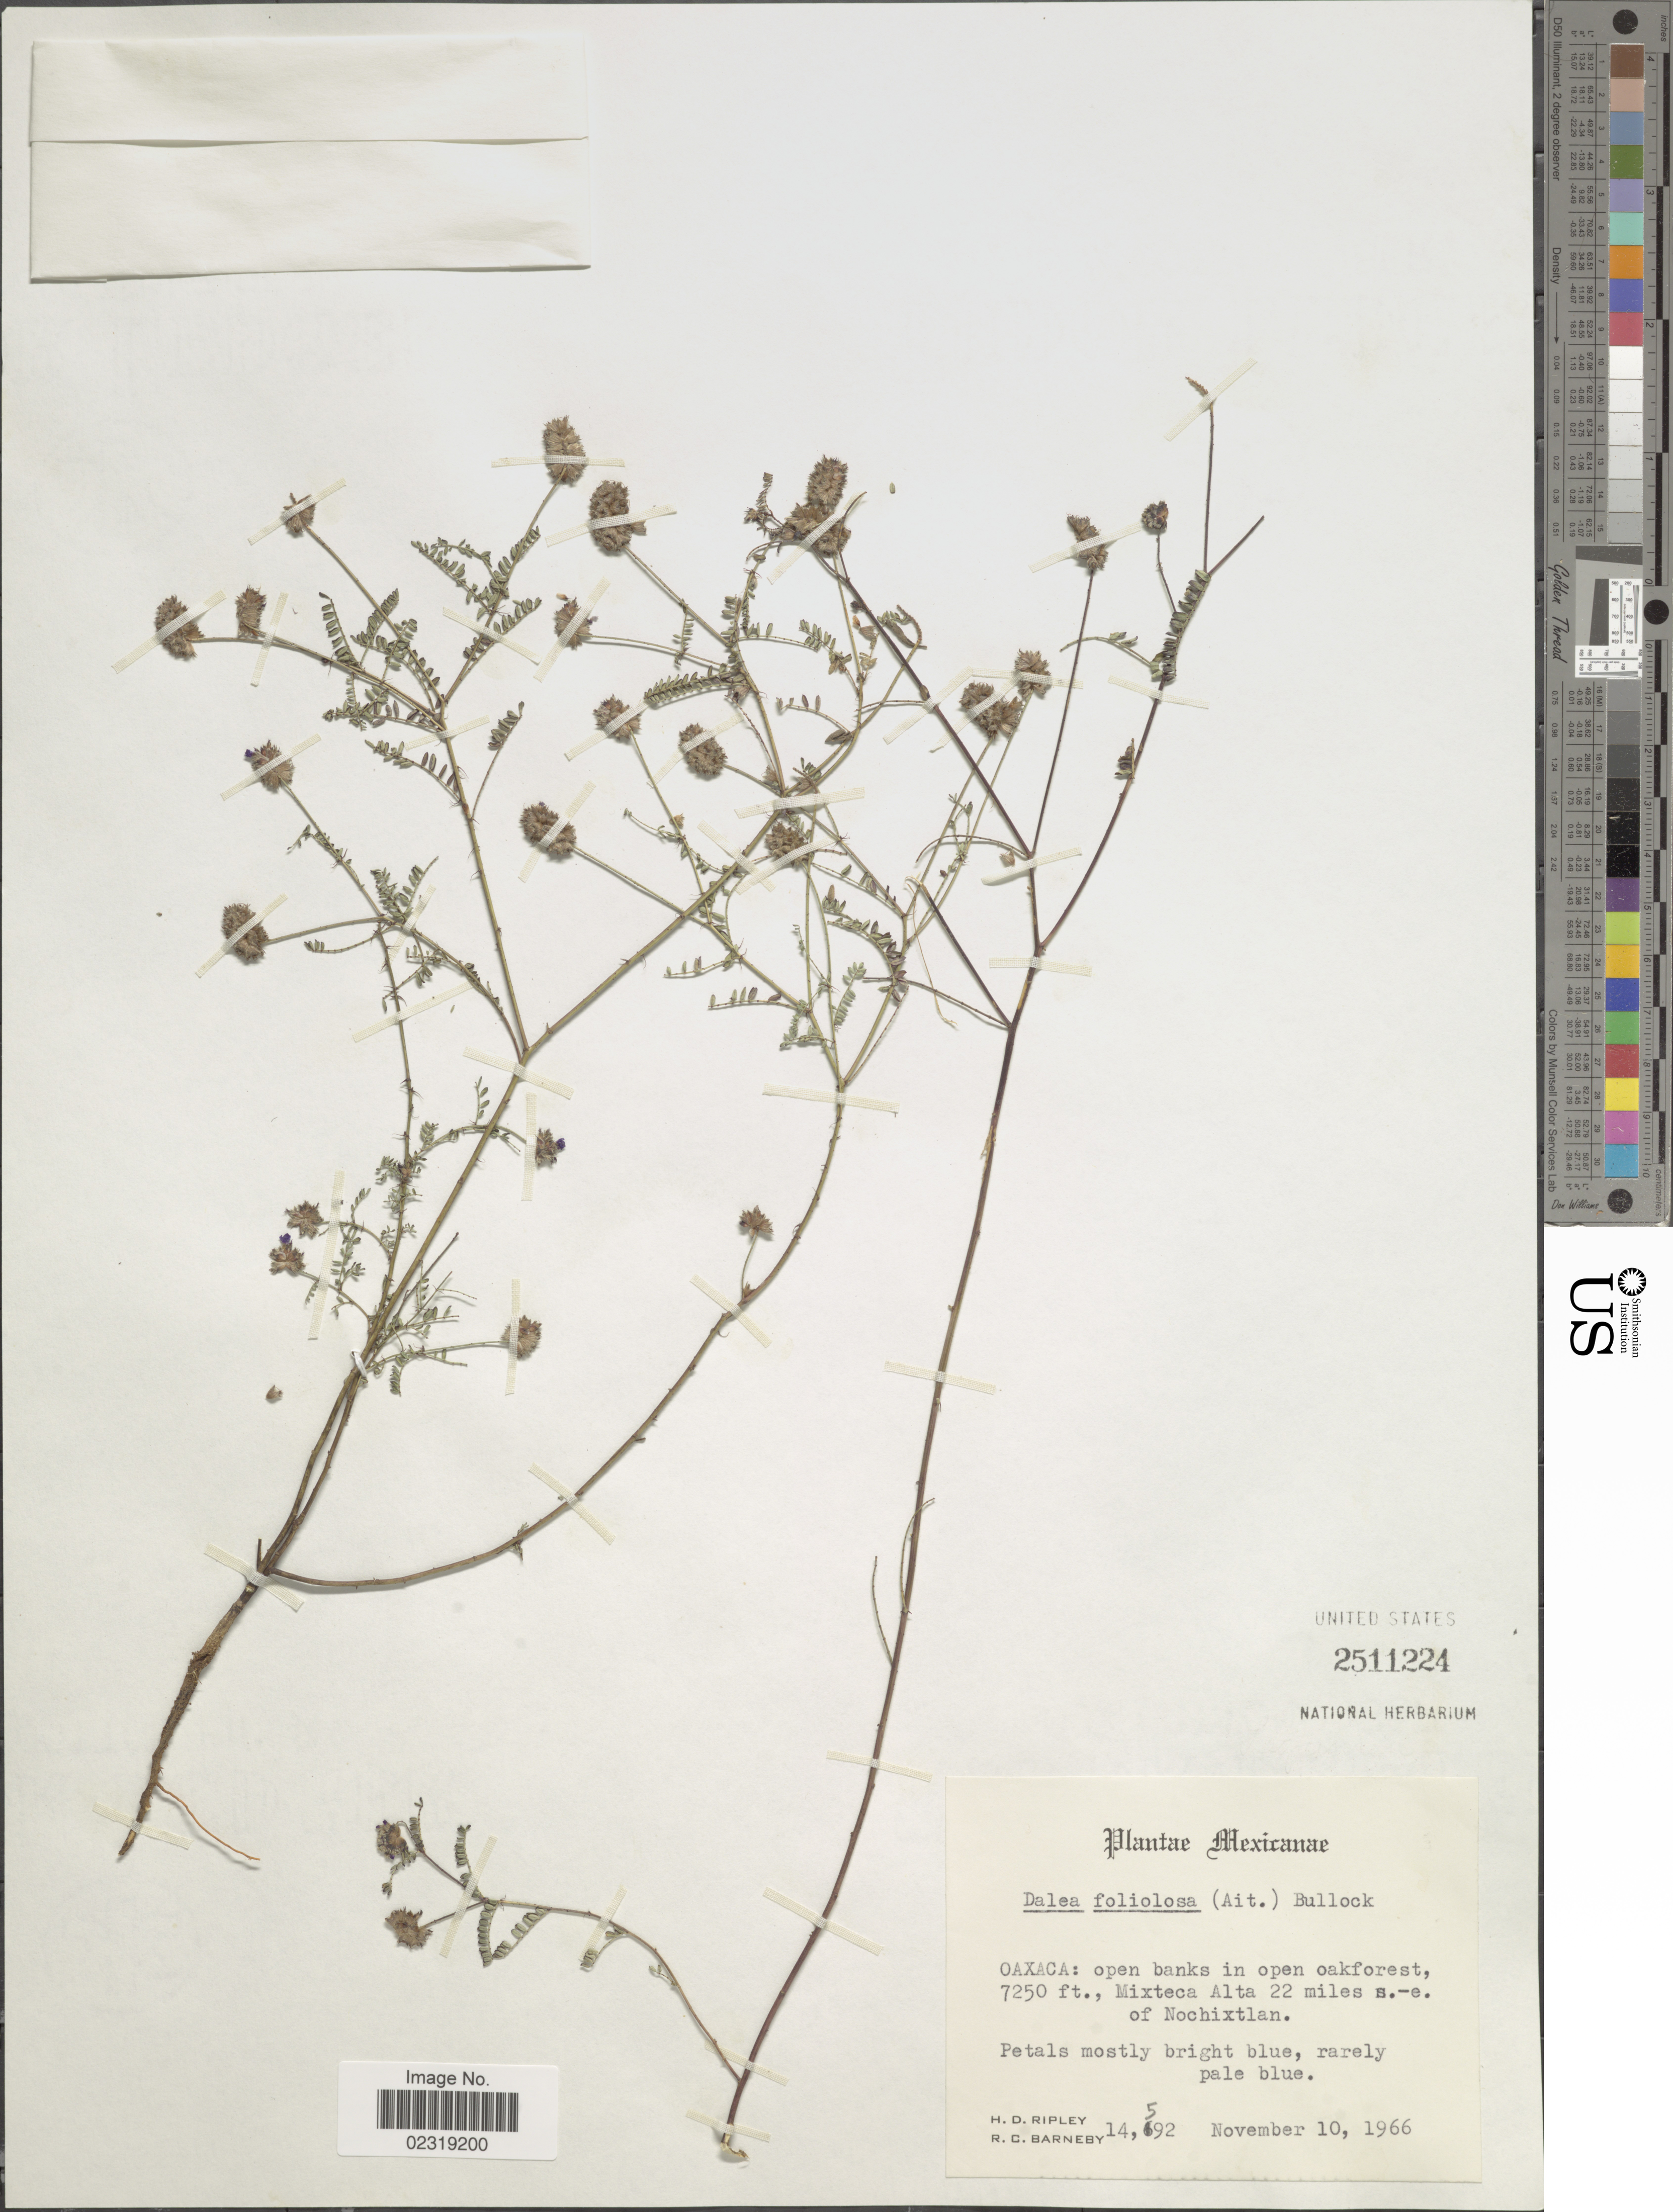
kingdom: Plantae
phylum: Tracheophyta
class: Magnoliopsida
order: Fabales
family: Fabaceae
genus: Dalea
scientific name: Dalea foliolosa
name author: (Aiton) Barneby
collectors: H. Ripley & R. C. Barneby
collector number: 14592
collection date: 1966-10-10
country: Mexico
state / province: Oaxaca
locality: Open banks in open oakforest, Mixteca Alta 22 miles s.-e. of Nochixtlan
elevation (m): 2210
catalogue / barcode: US 2511224